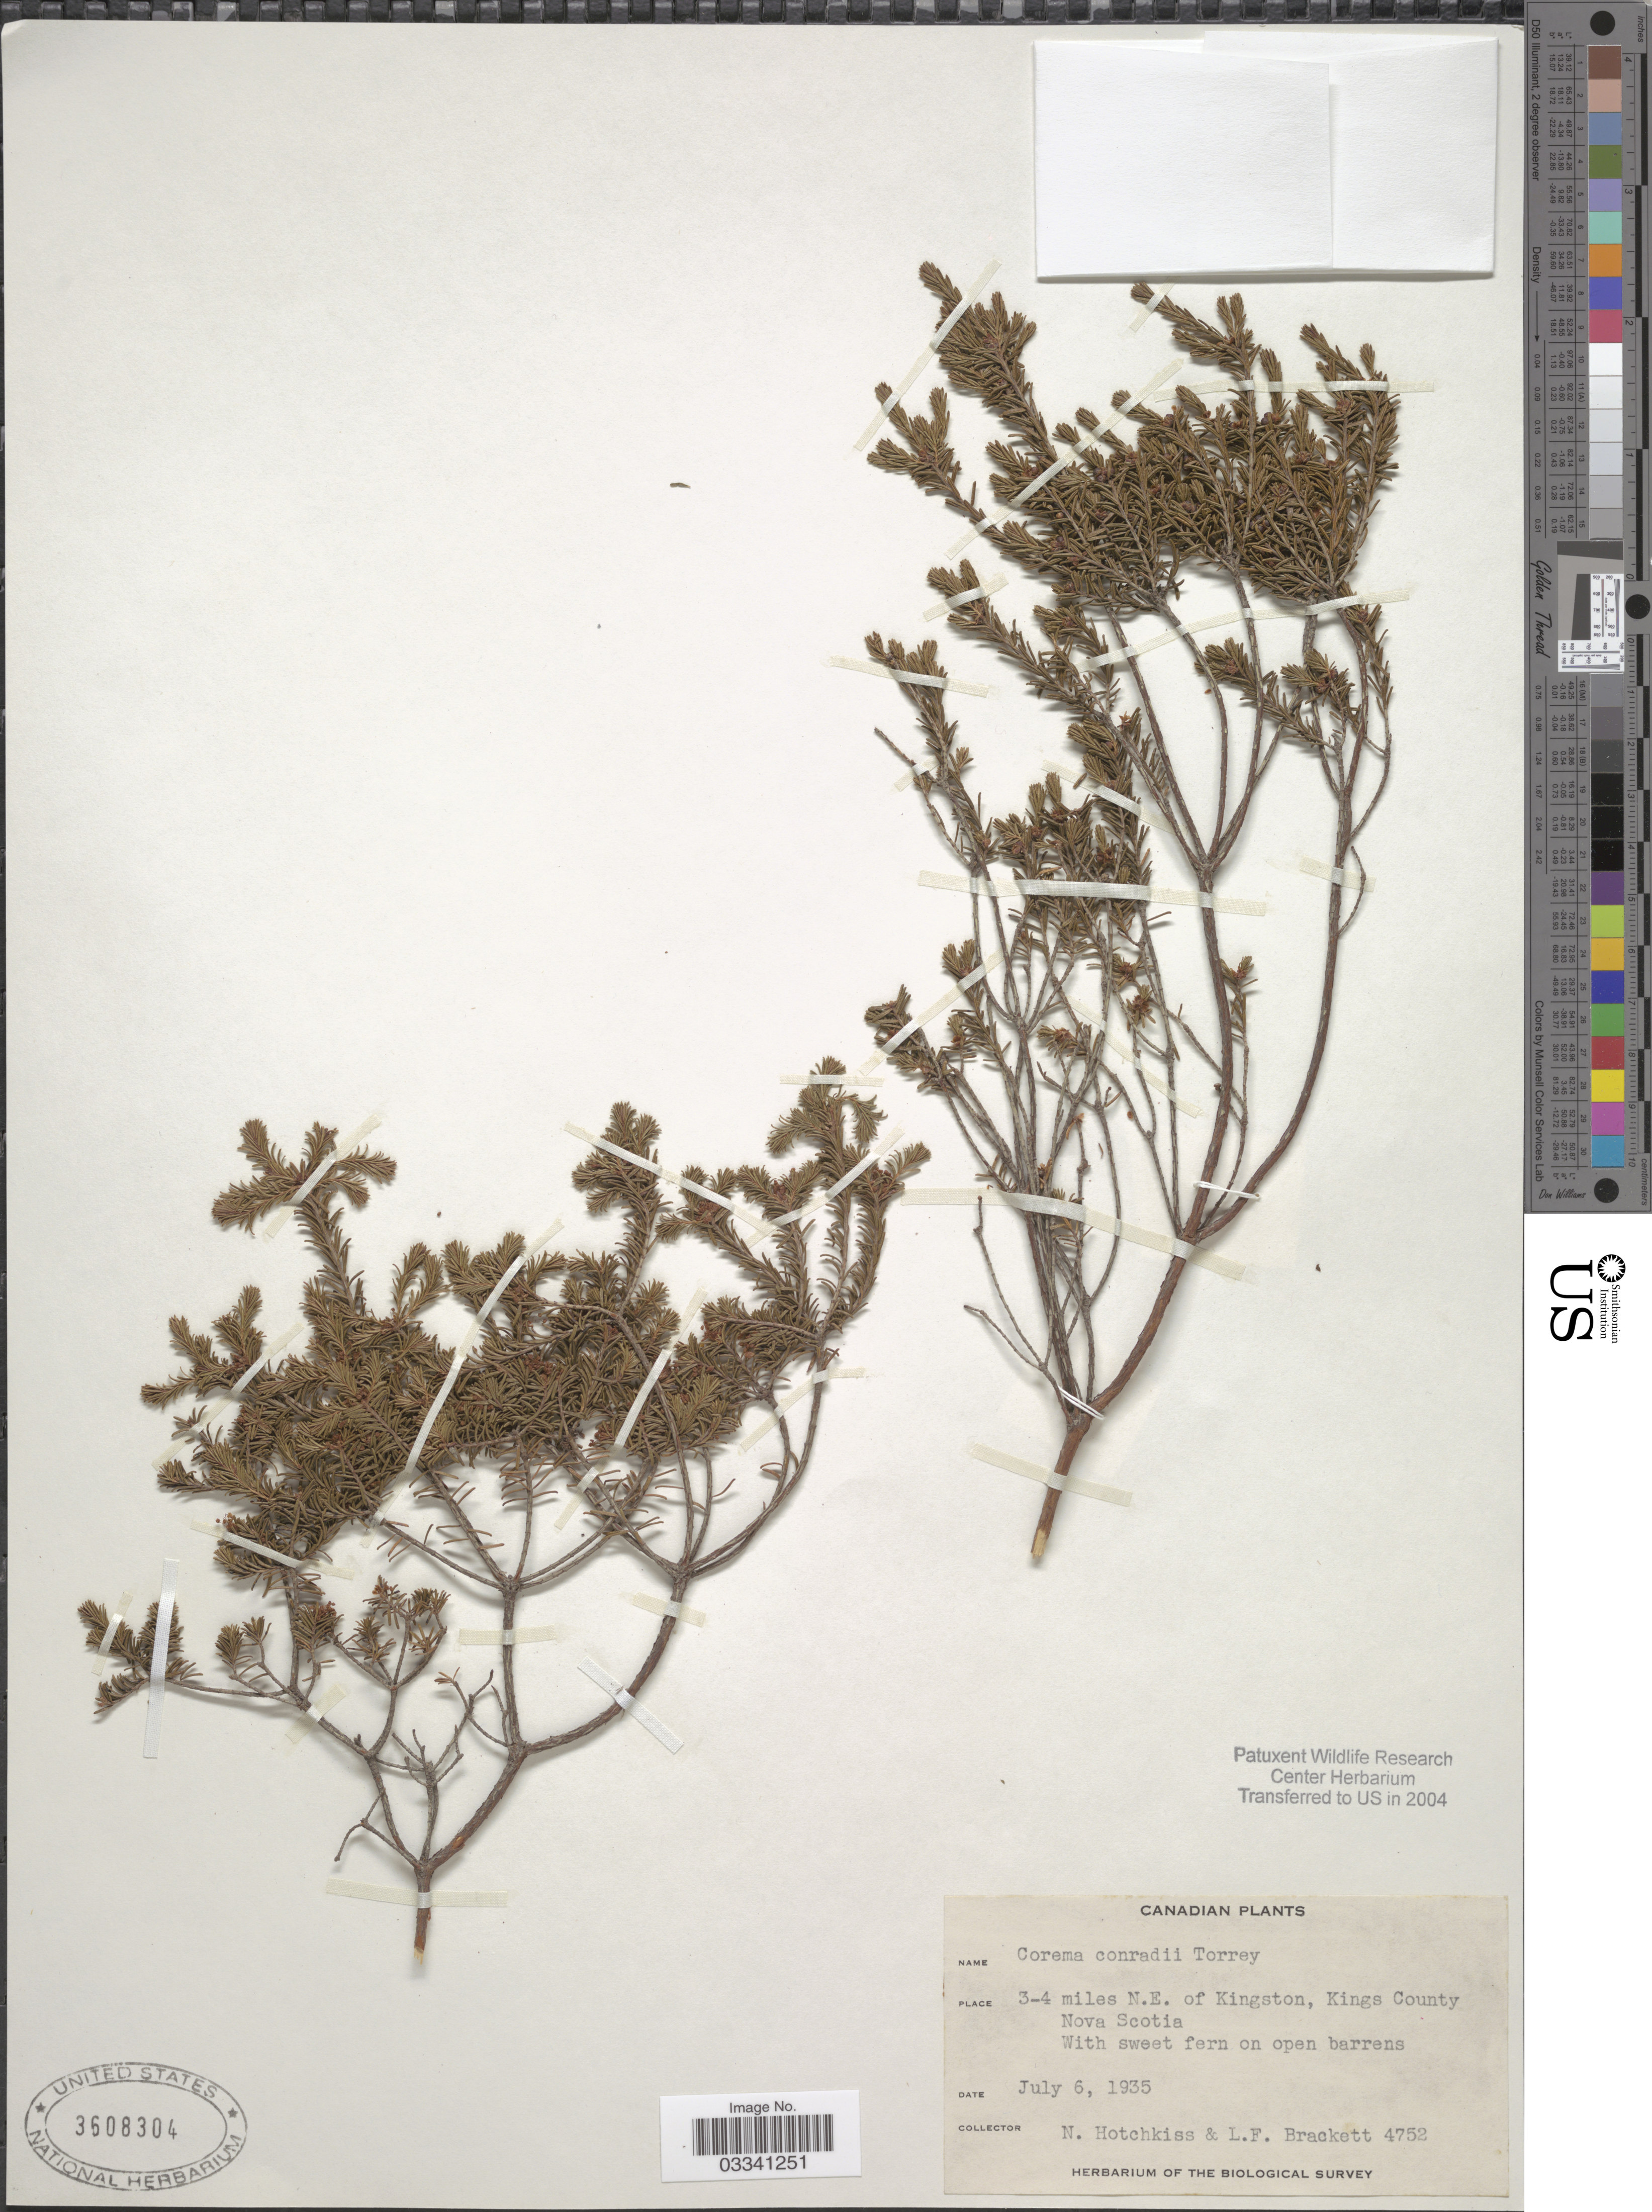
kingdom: Plantae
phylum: Tracheophyta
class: Magnoliopsida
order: Ericales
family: Ericaceae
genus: Corema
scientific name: Corema conradii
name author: Torr.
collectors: N. Hotchkiss & L. Brackett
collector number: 4752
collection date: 1935-07-06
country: Canada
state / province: Nova Scotia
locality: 3-4 miles N.E. of Kingston, Kings County.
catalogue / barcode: US 3608304